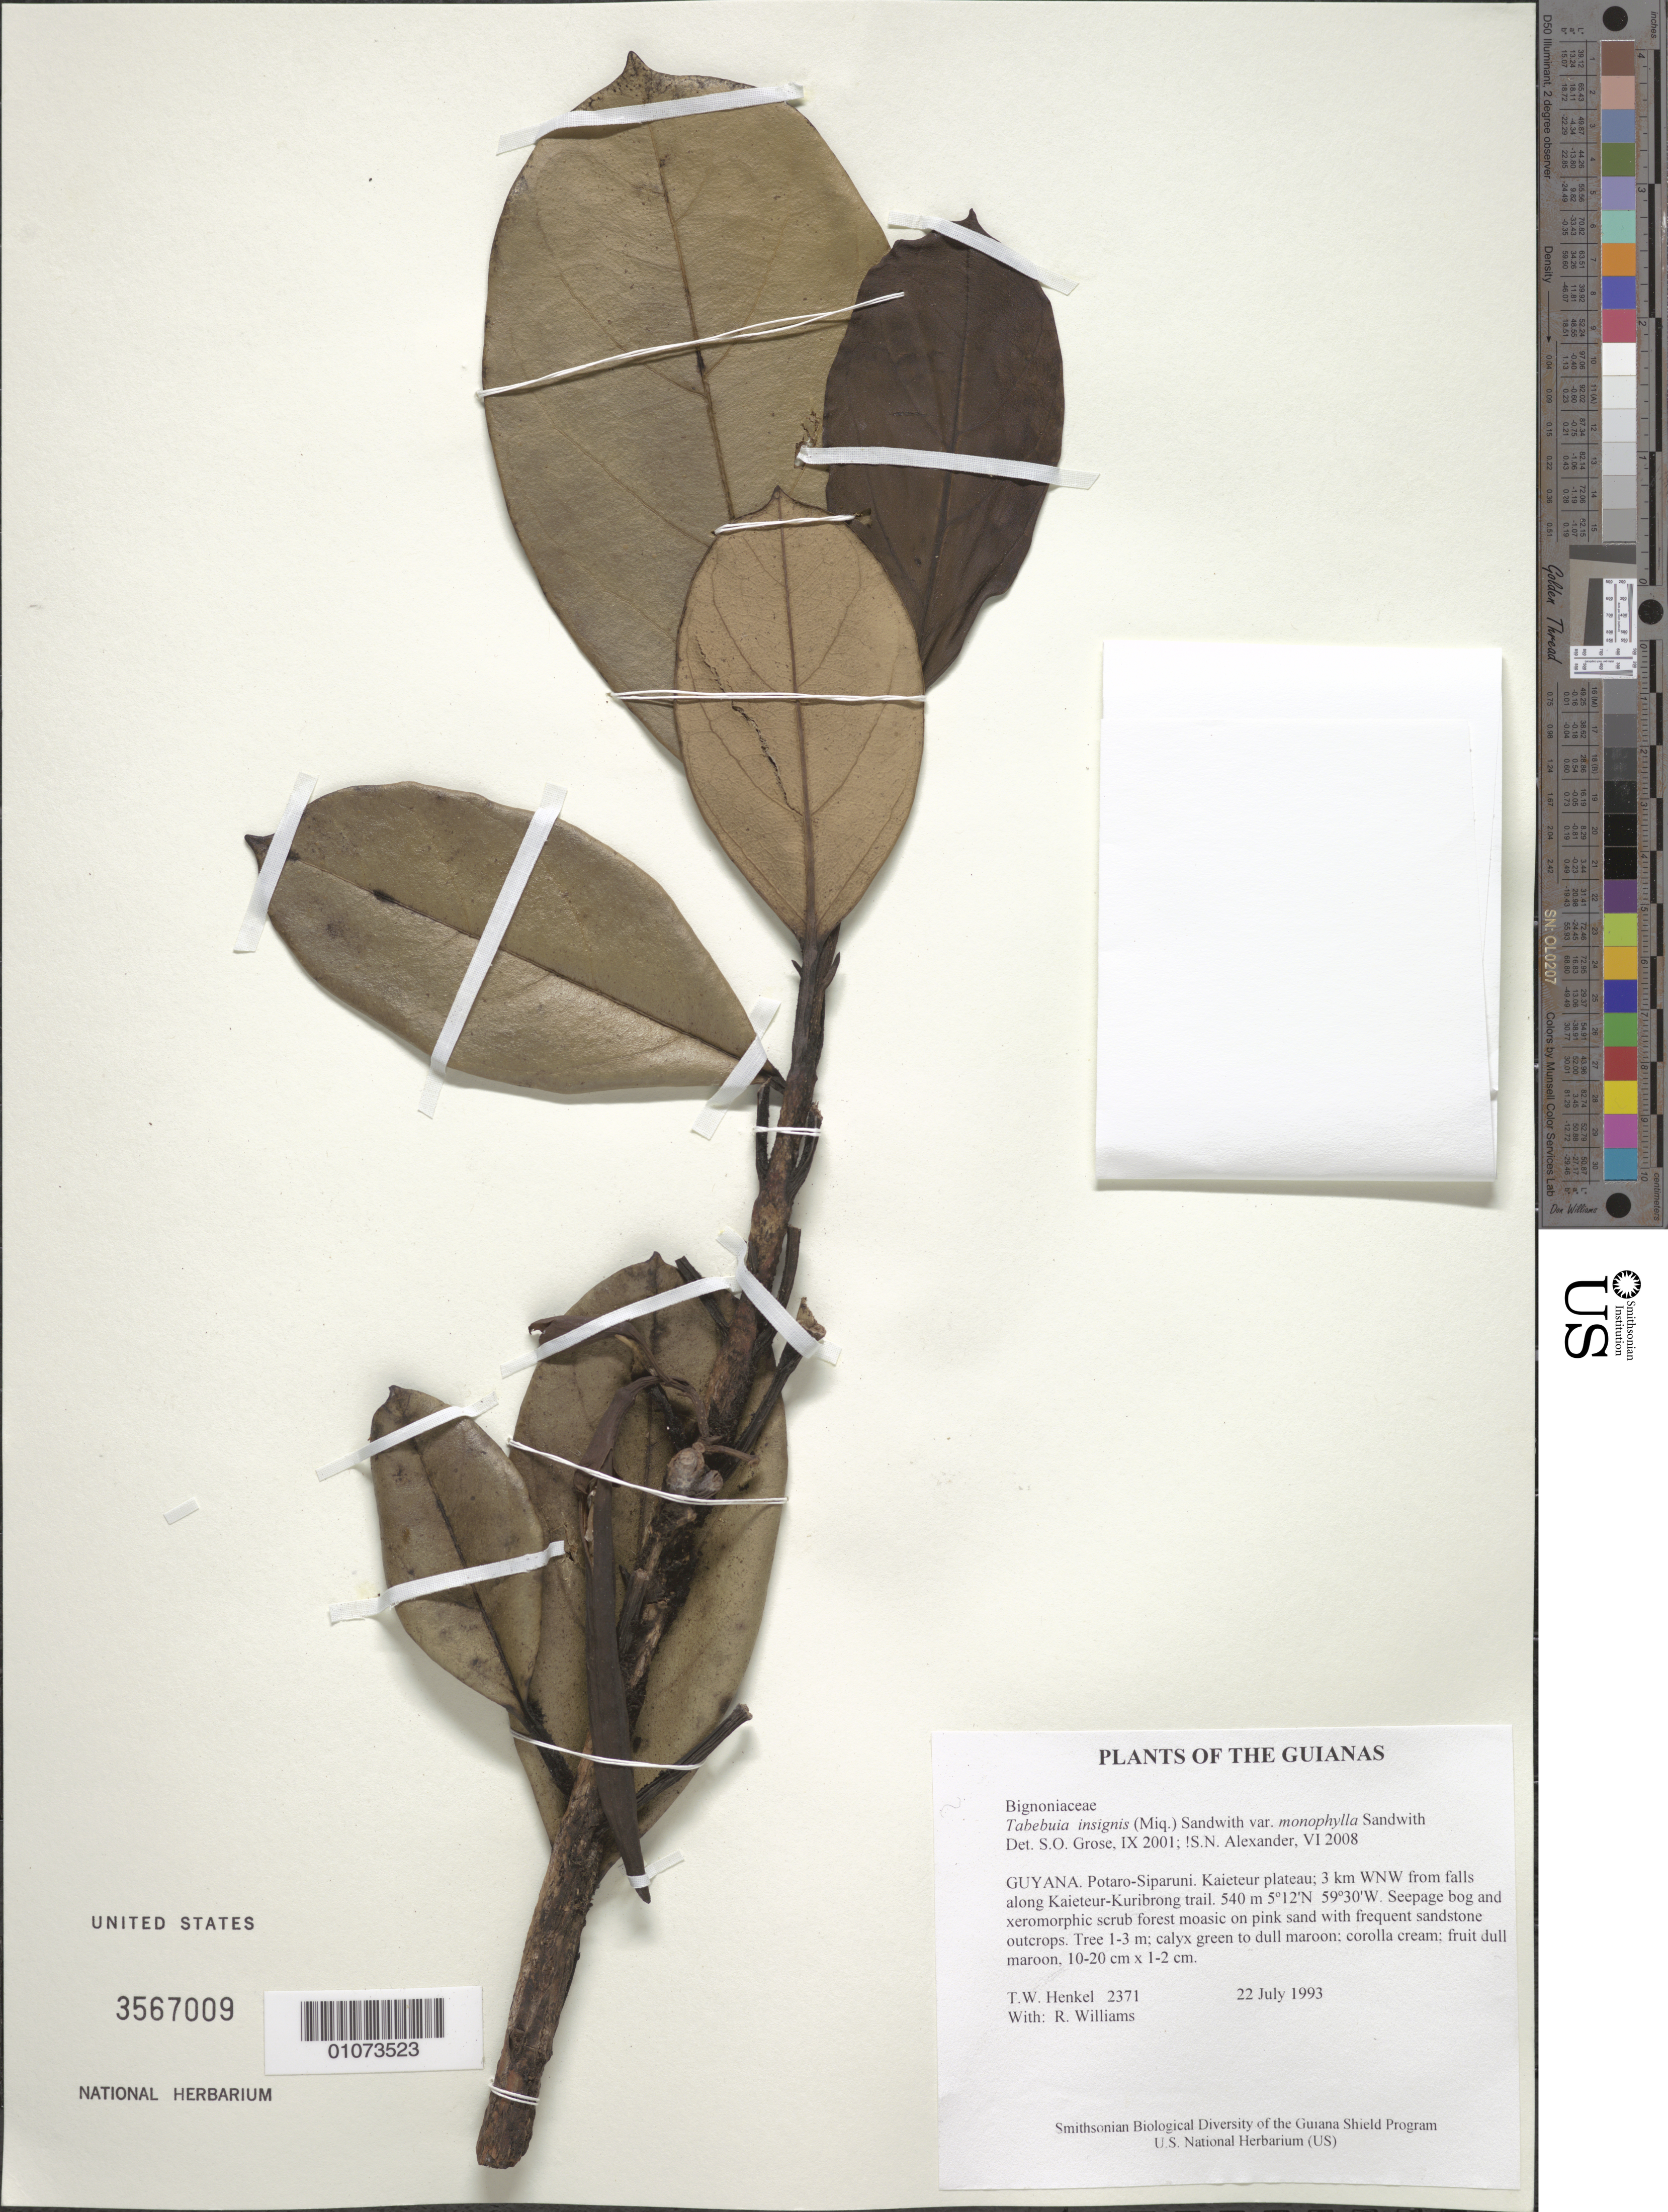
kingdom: Plantae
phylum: Tracheophyta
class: Magnoliopsida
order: Lamiales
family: Bignoniaceae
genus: Tabebuia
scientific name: Tabebuia insignis var. monophylla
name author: Sandwith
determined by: Alexander, S. N.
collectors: T. Henkel & R. Williams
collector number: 2371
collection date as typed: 22 July 1993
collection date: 1993-07-22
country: Guyana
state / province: Potaro-Siparuni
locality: Kaieteur plateau; 3 km WNW from falls along Kaieteur-Kuribrong trail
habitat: Seepage bog and xeromorphic scrub forest moasic on pink sand with frequent sandstone outcrops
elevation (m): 540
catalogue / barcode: US 3567009